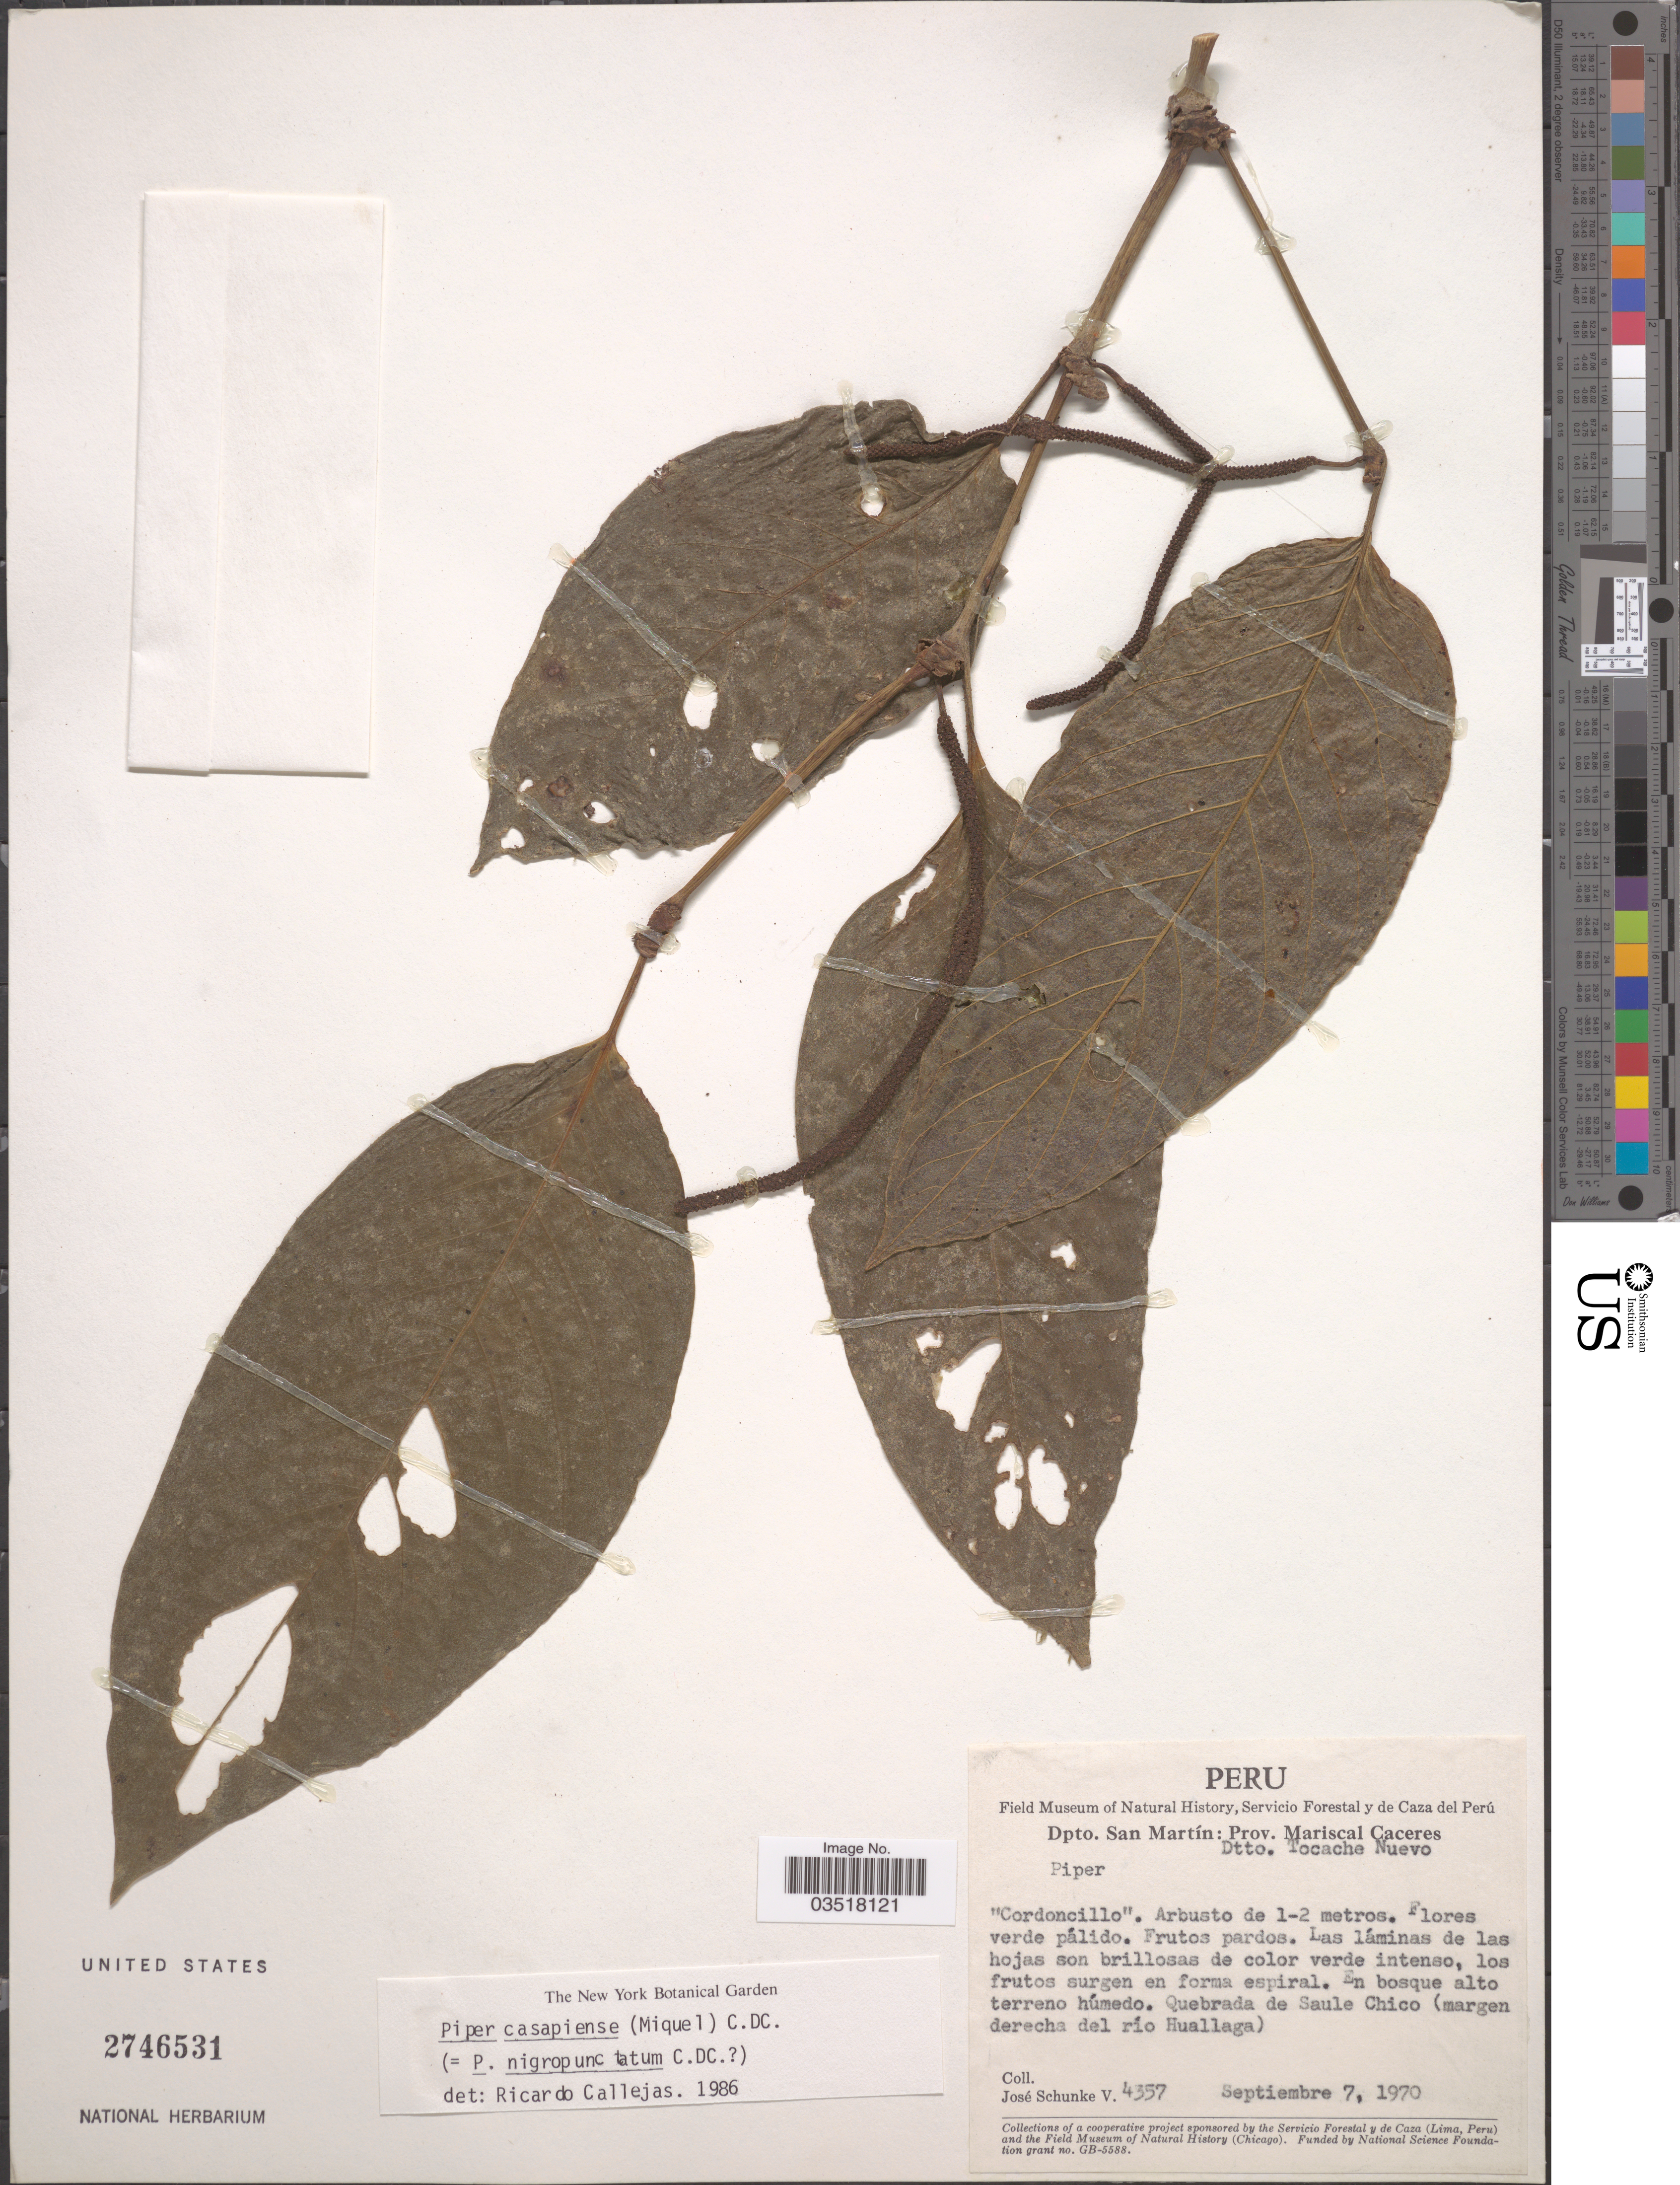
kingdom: Plantae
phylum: Tracheophyta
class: Magnoliopsida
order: Piperales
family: Piperaceae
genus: Piper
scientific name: Piper casapiense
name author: C. DC.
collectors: J. Schunke Vigo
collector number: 4357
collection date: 1970-09-07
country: Peru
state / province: San Martín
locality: Dpto. San Martín: Prov. Mariscal Caceres. Dtto. Tocache Nuevo. Quebrada de Saule Chico (margen derecha del río Huallaga).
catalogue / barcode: US 2746531